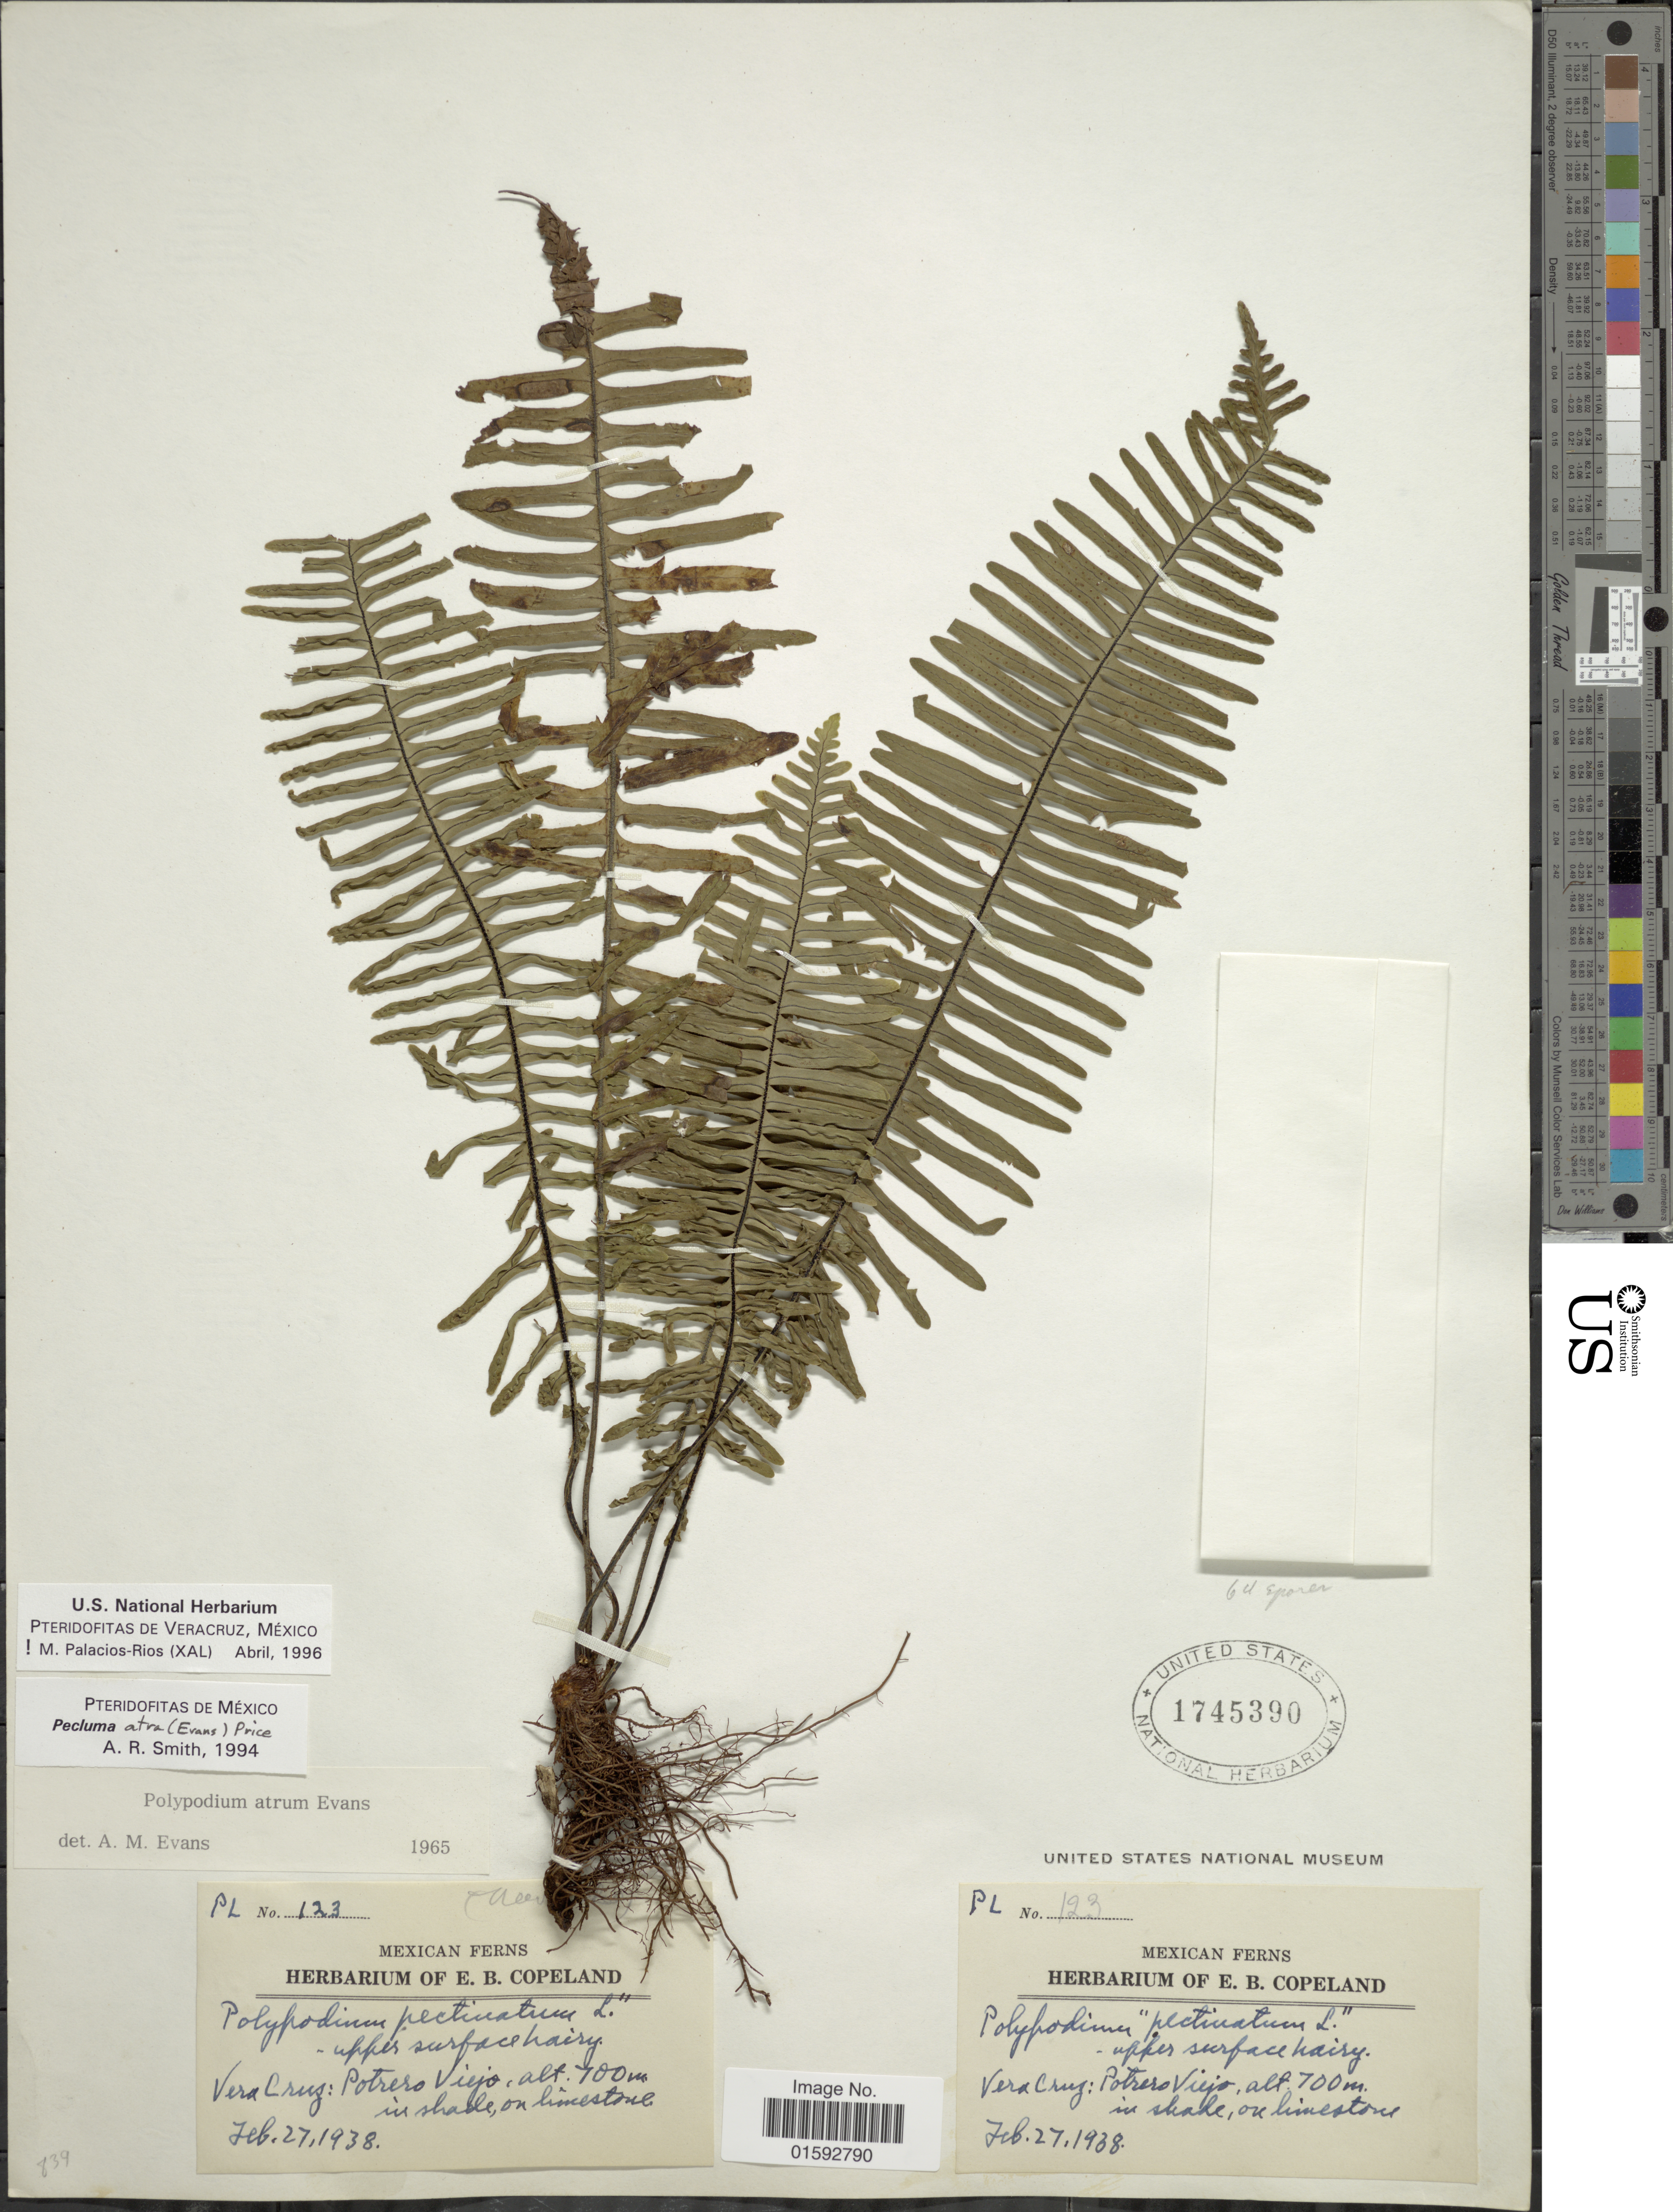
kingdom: Plantae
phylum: Tracheophyta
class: Polypodiopsida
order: Polypodiales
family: Polypodiaceae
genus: Pecluma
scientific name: Pecluma atra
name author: (Rosenst.) M.G. Price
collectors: ex herb. E. B. Copeland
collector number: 123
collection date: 1938-02-27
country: Mexico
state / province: Veracruz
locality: Vera Cruz: Potrero Viejo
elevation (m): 700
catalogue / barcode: US 1745390